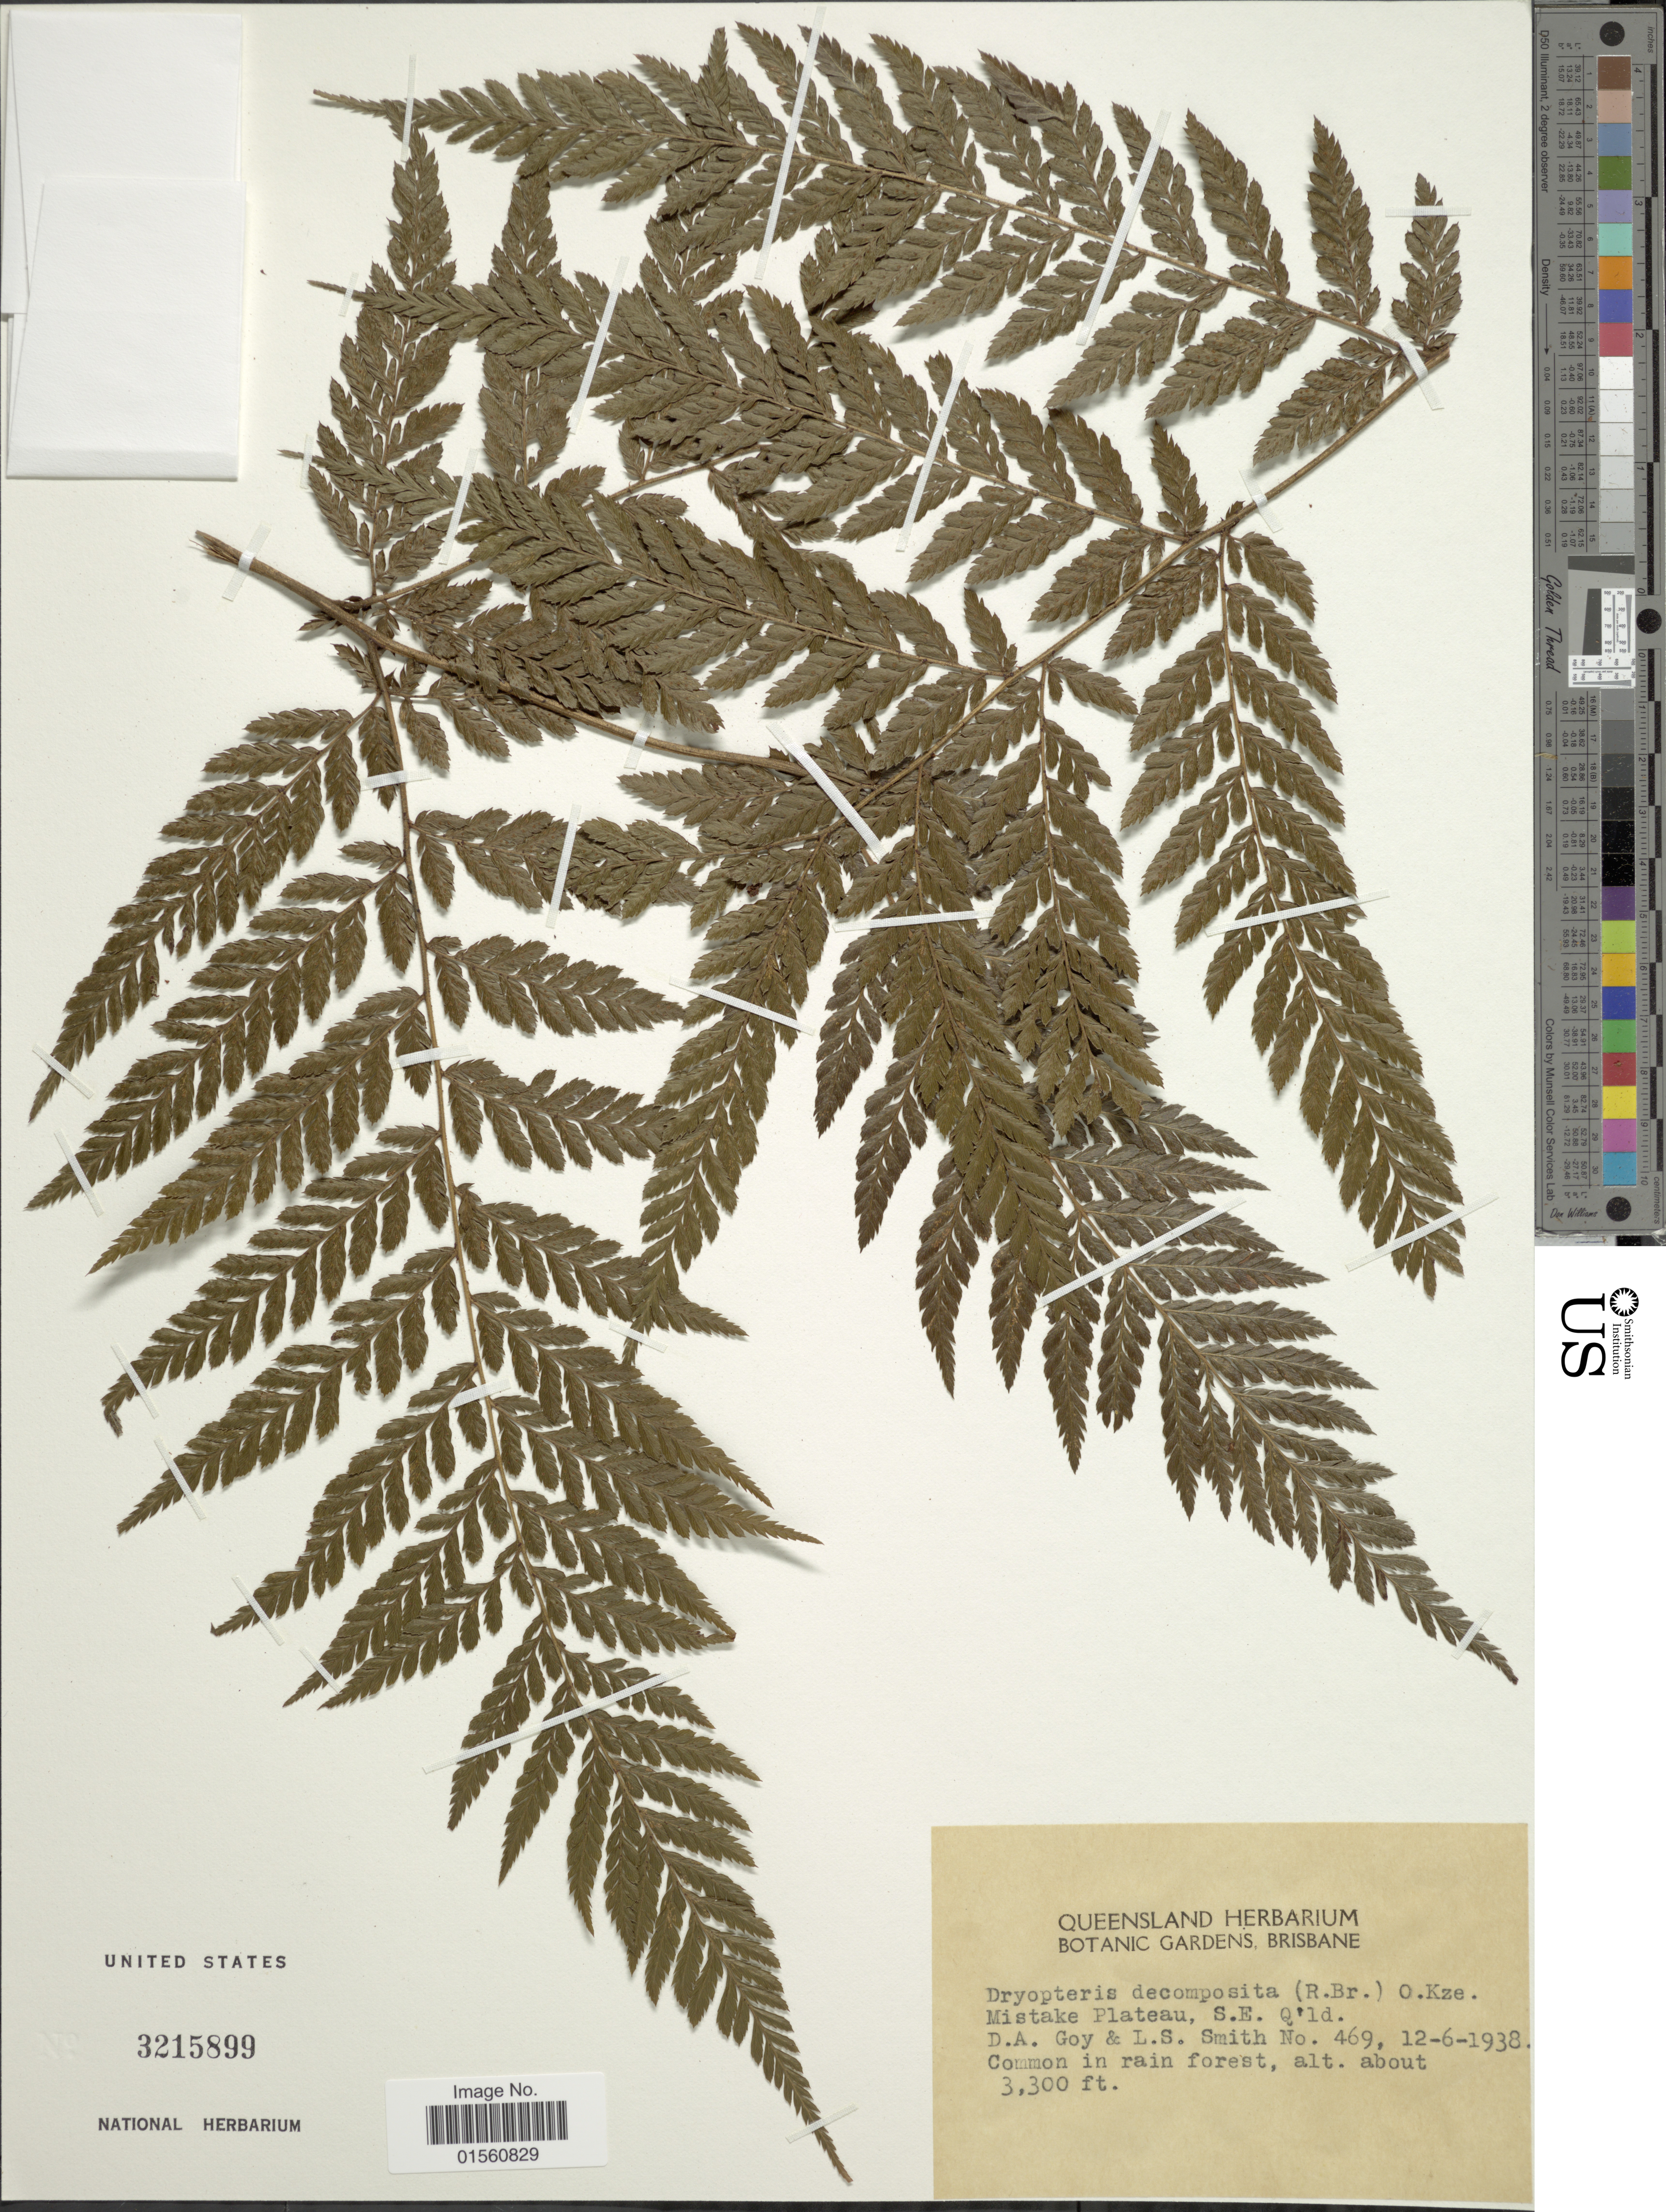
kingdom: Plantae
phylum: Tracheophyta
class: Polypodiopsida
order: Polypodiales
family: Dryopteridaceae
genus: Lastreopsis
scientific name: Lastreopsis decomposita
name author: (R. Br.) Tindale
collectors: D. Goy & L. Smith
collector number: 469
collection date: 1938-06-12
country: Australia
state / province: Queensland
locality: Mistake Plateau, S.E. Q'ld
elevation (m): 1006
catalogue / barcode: US 3215899